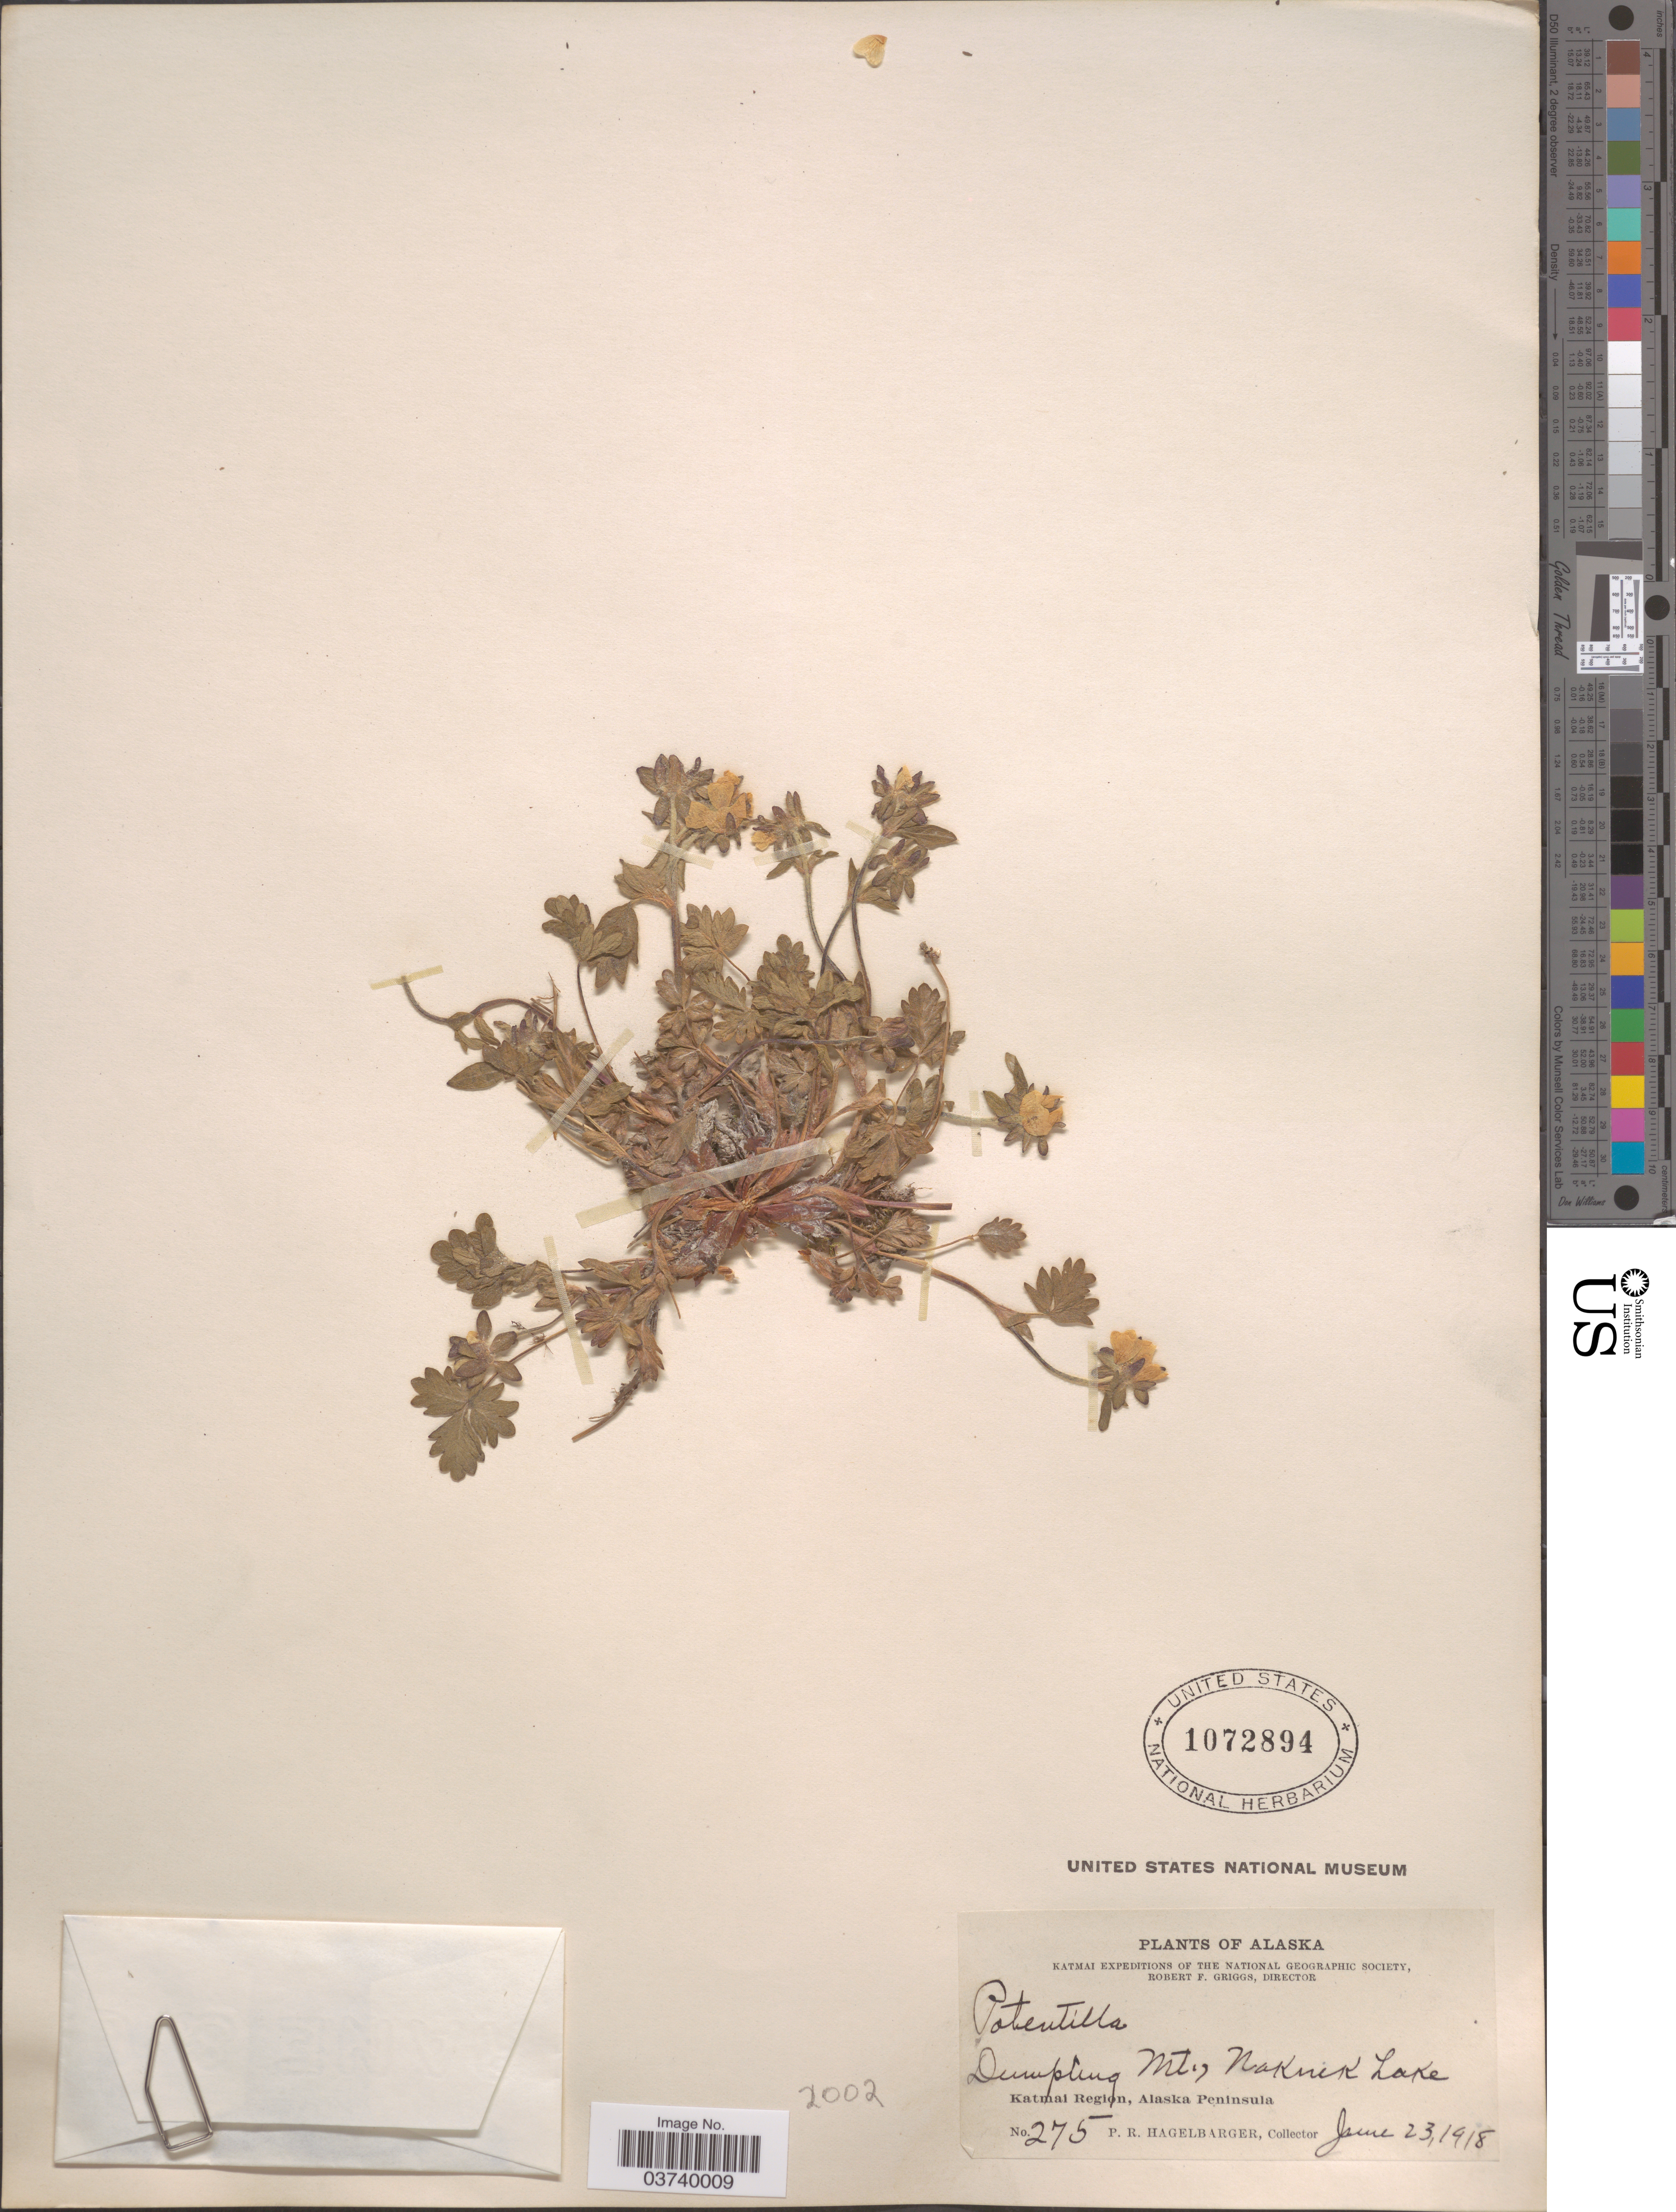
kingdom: Plantae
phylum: Tracheophyta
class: Magnoliopsida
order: Rosales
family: Rosaceae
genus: Potentilla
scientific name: Potentilla sp.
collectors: P. Hagelbarger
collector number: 275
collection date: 1918-06-23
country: United States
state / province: Alaska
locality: Dumpling Mt., Naknek Lake. Katmal Region, Alaska Peninsula.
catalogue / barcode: US 1072894